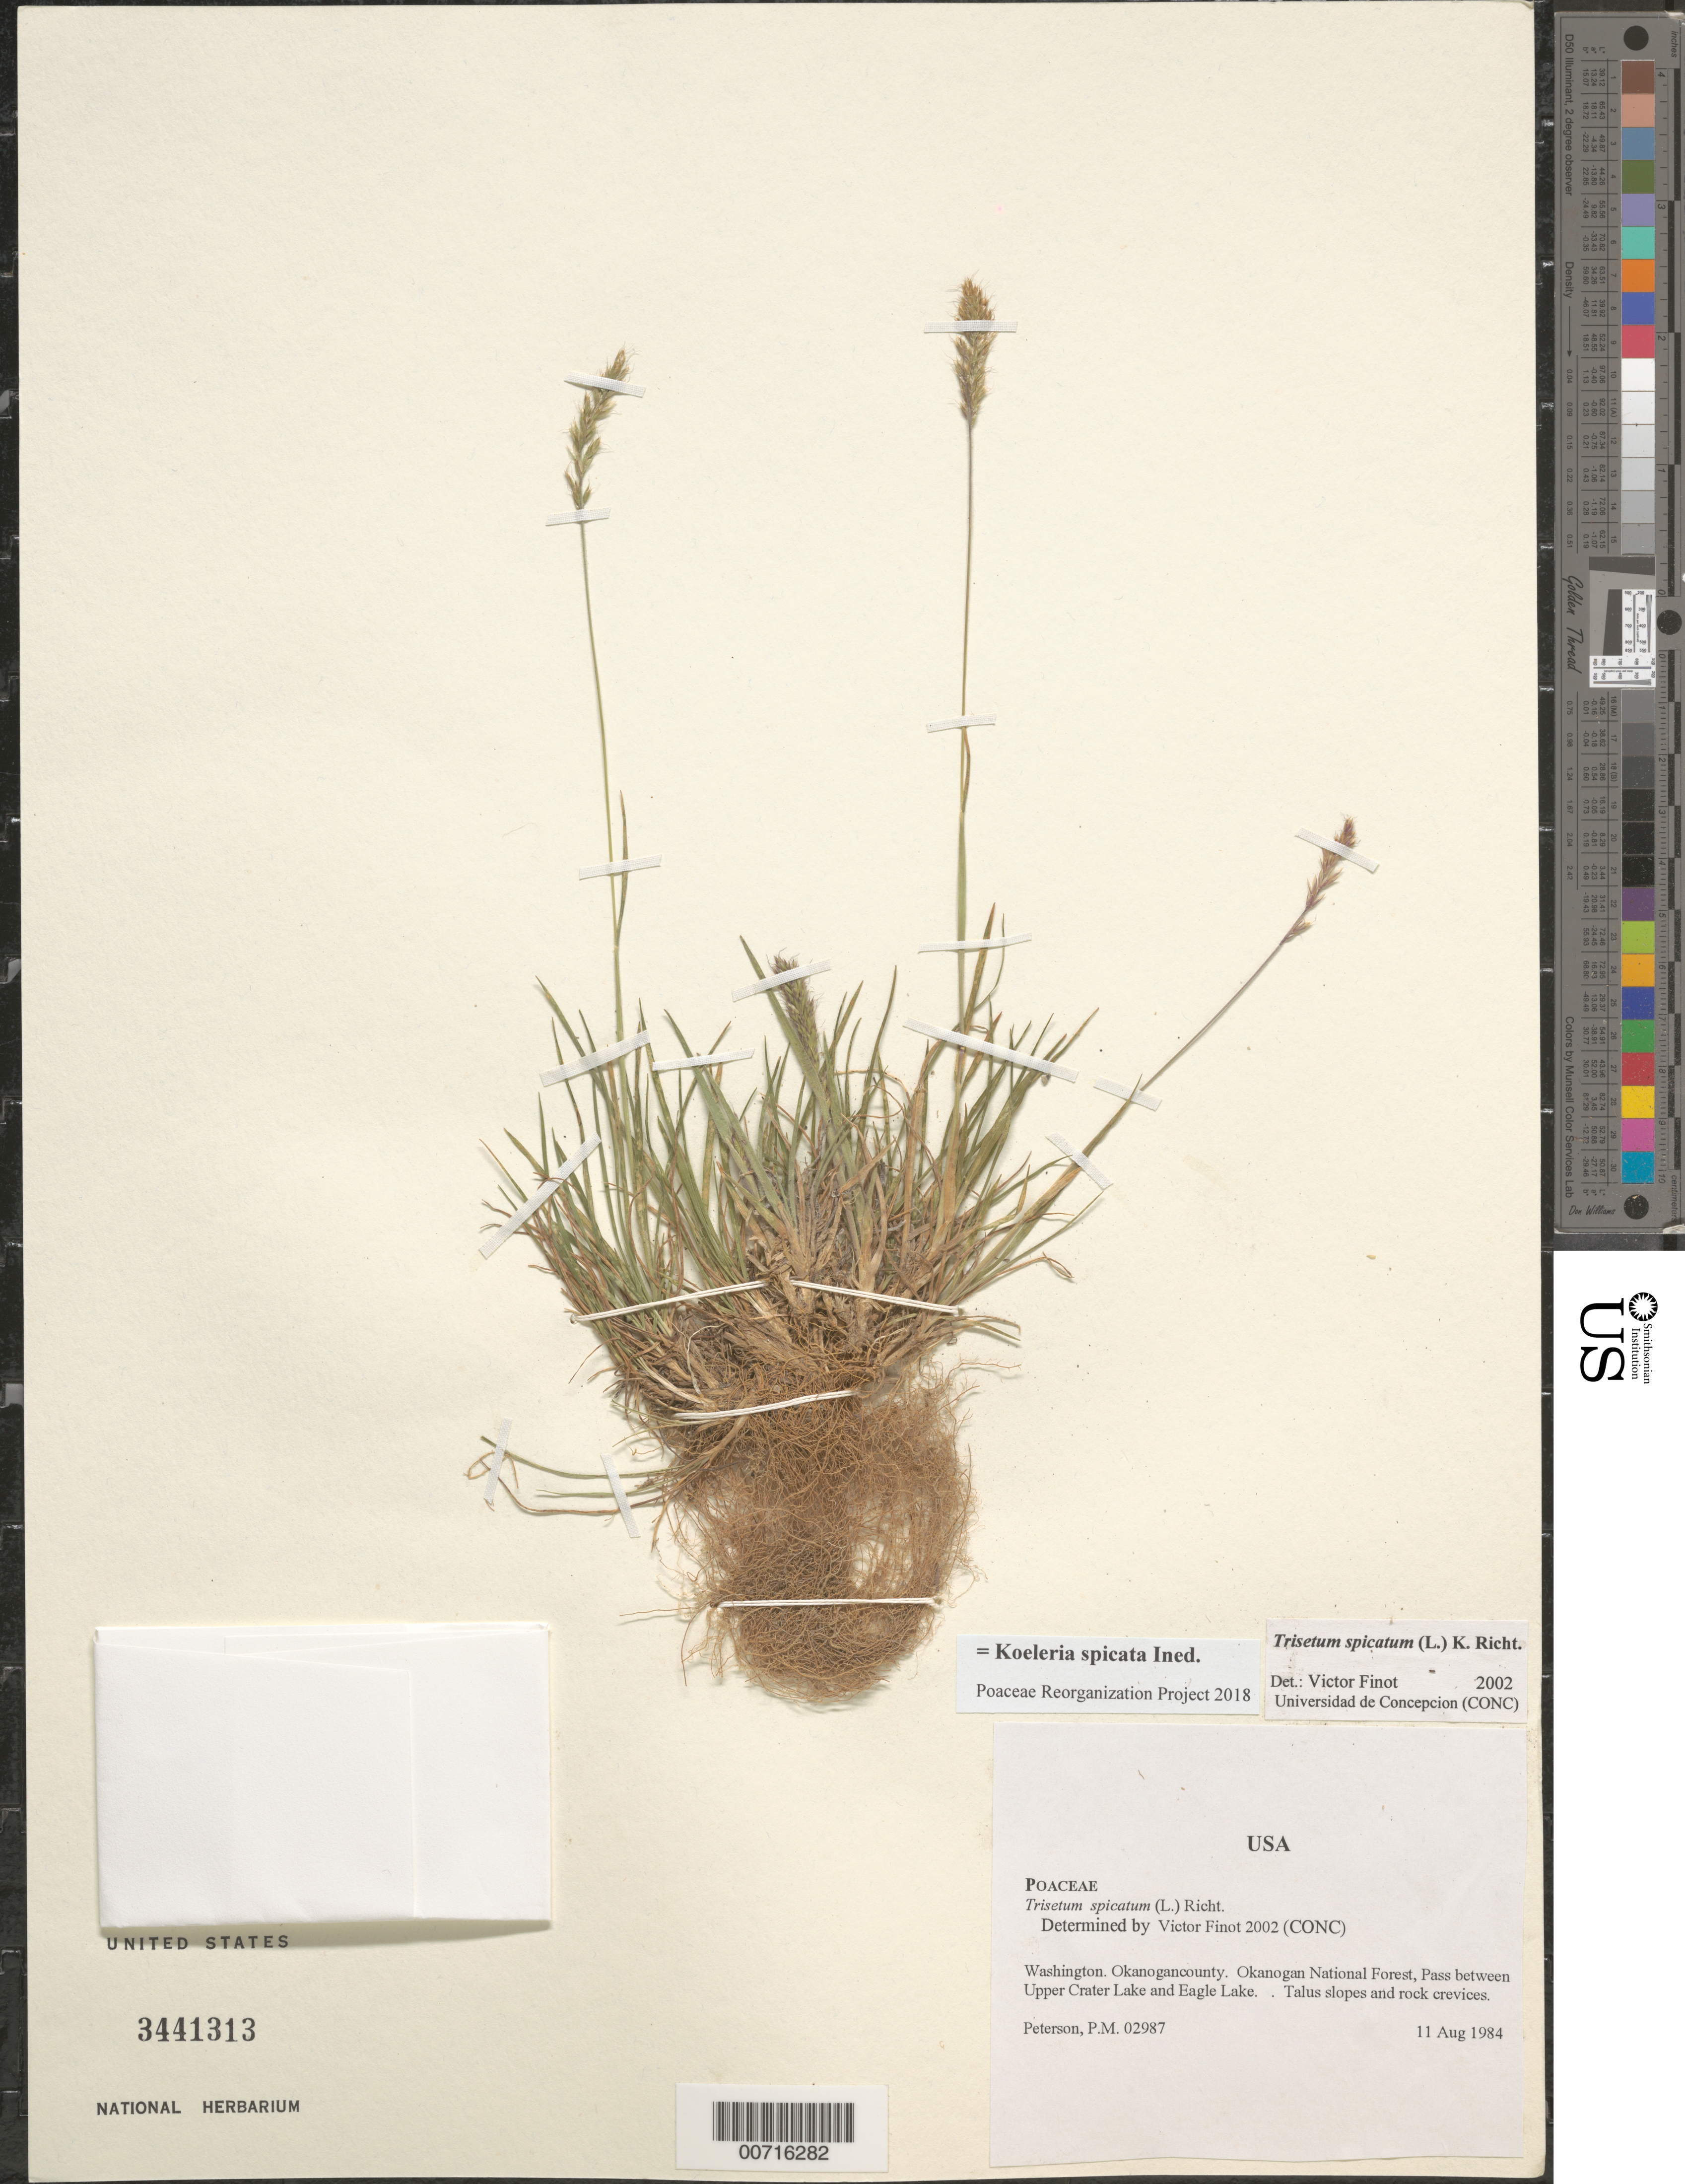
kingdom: Plantae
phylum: Tracheophyta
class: Liliopsida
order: Poales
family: Poaceae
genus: Koeleria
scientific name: Koeleria spicata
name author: (L.) Barberá et al.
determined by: Poaceae Reorganization Project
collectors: P. M. Peterson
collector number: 02987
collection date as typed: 11 Aug 1984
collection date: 1984-08-11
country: United States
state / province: Washington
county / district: Okanogan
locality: Okanogan National Forest, Pass between Upper Crater Lake and Eagle Lake.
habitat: Talus slopes and rock crevices.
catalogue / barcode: US 3441313